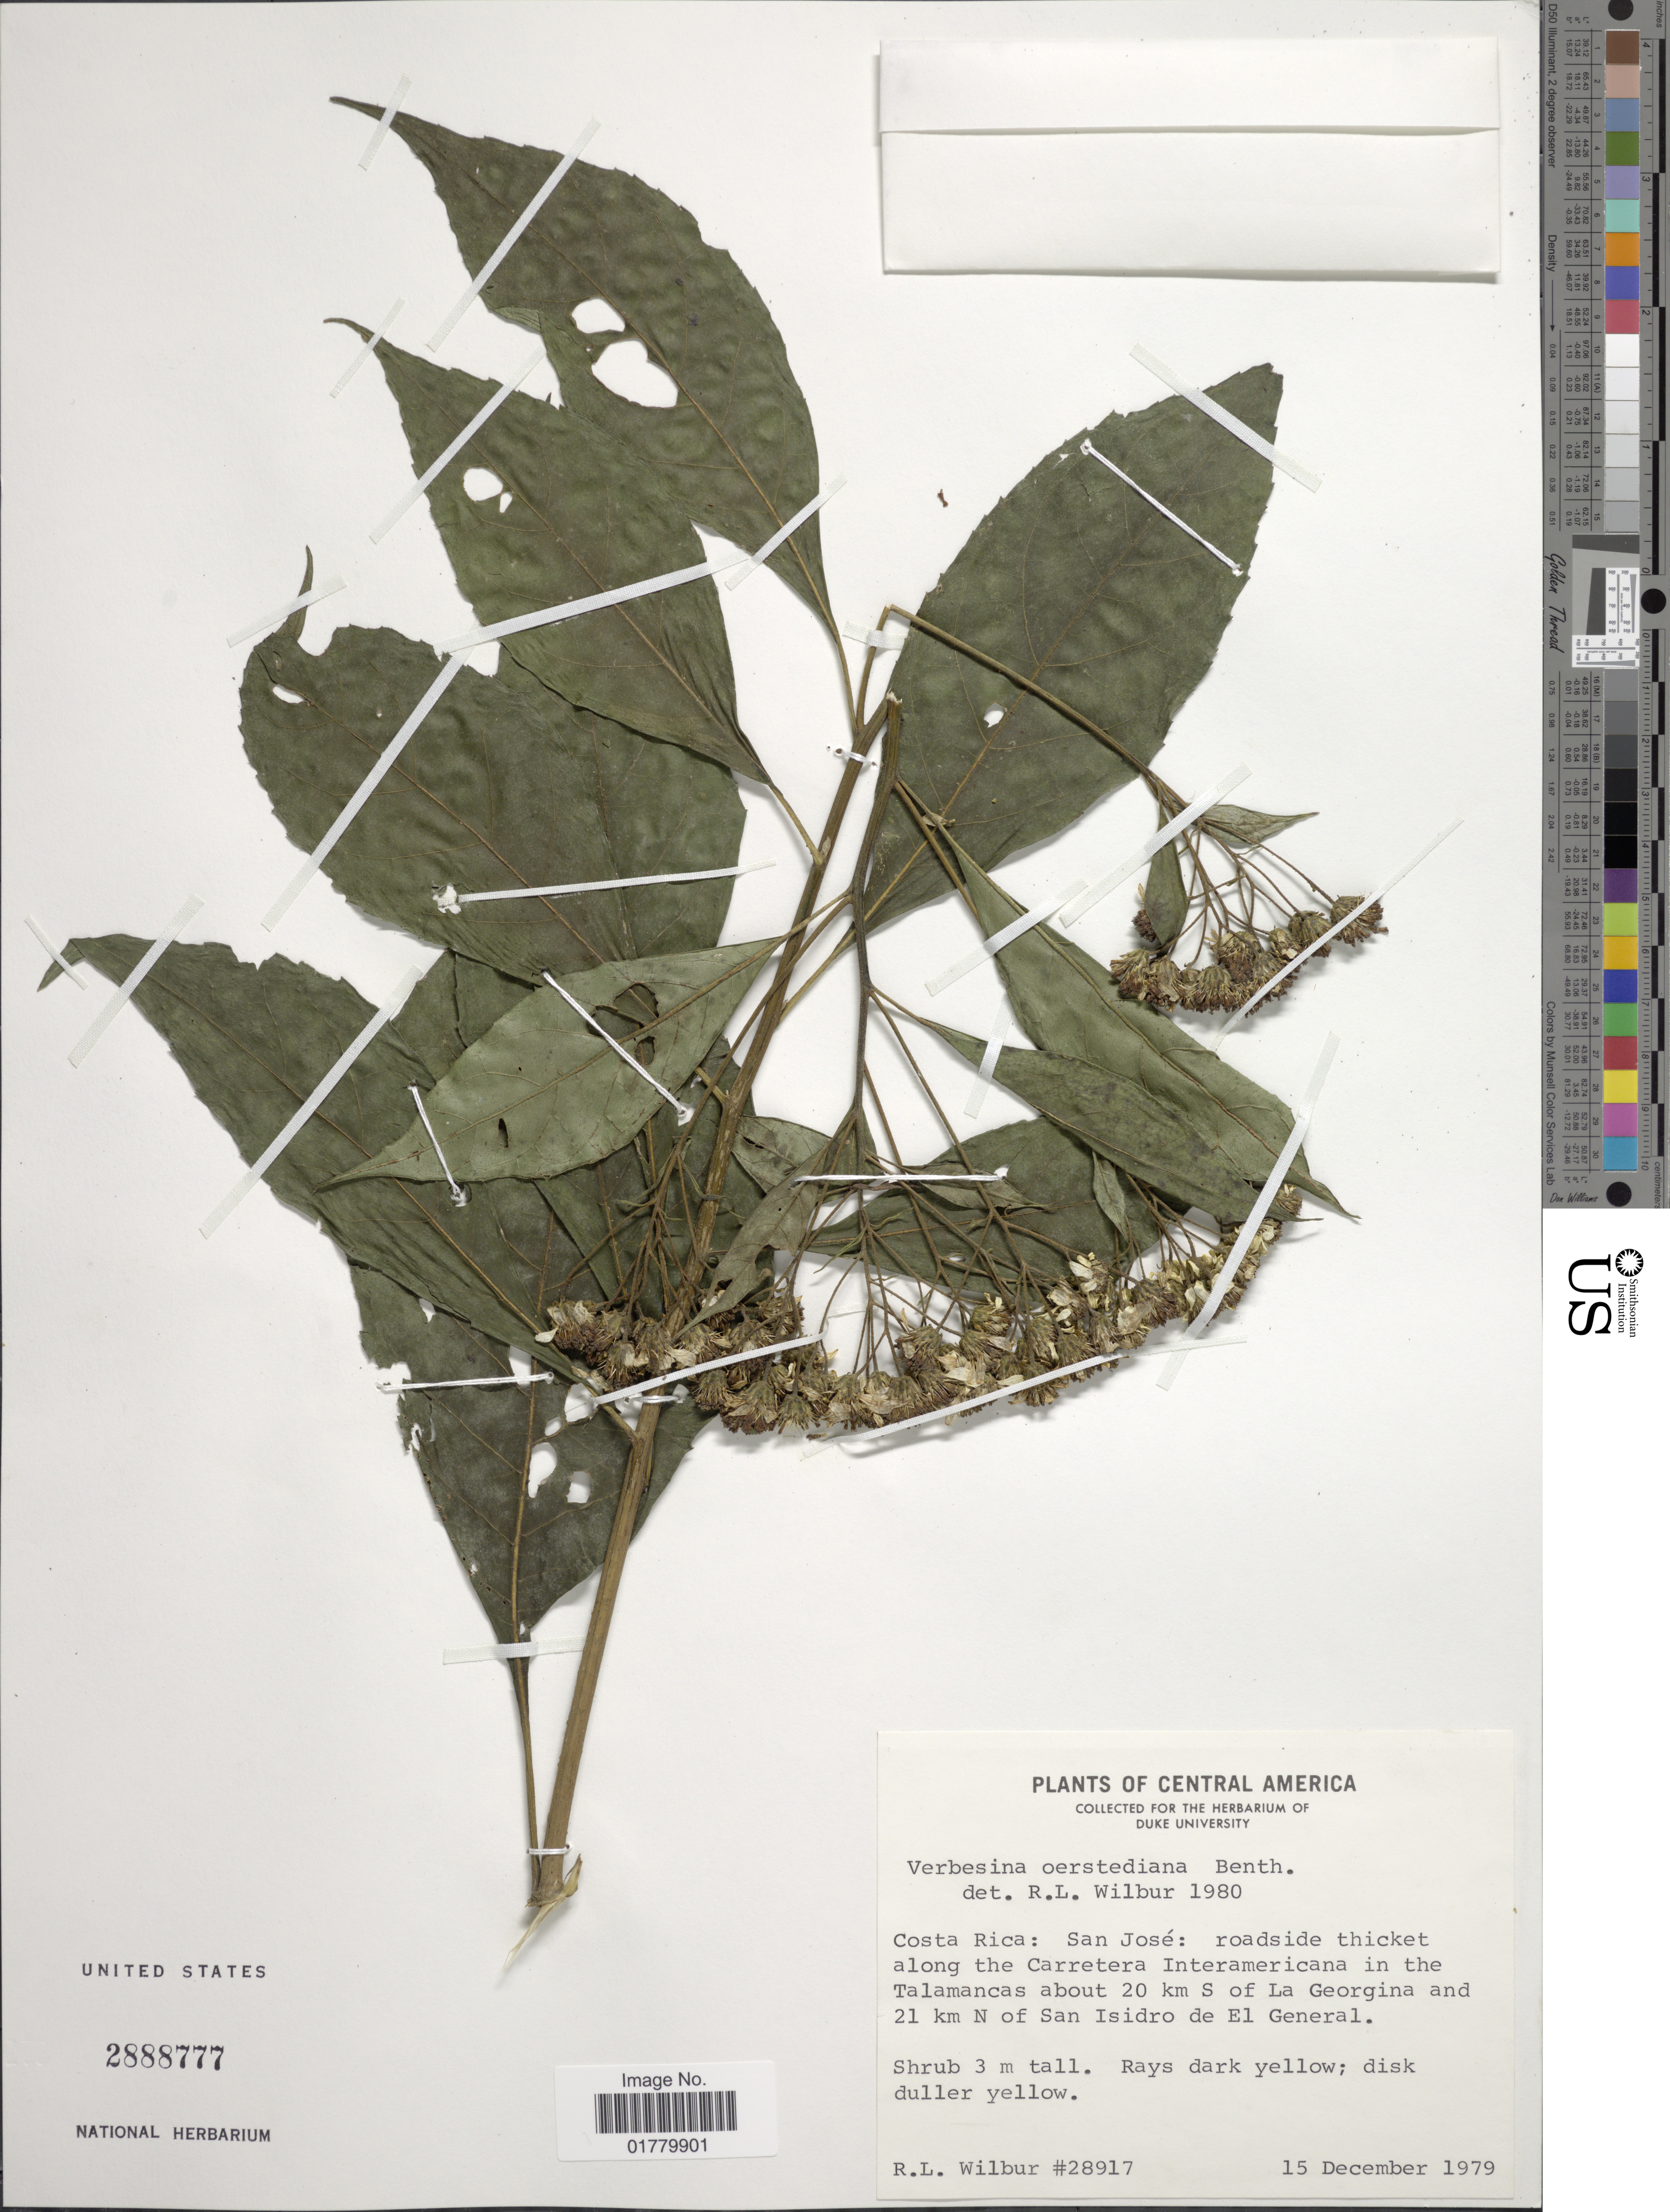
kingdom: Plantae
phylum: Tracheophyta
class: Magnoliopsida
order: Asterales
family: Asteraceae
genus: Verbesina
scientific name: Verbesina oerstediana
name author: Benth. in Oerst.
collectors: R. L. Wilbur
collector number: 28917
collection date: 1979-12-15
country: Costa Rica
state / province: San José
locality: Roadside thicket along the Carretera Interamerican in the Talamancas about 20 km S of La Georgina and 21 km N of San Isidro do El General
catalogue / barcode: US 2888777